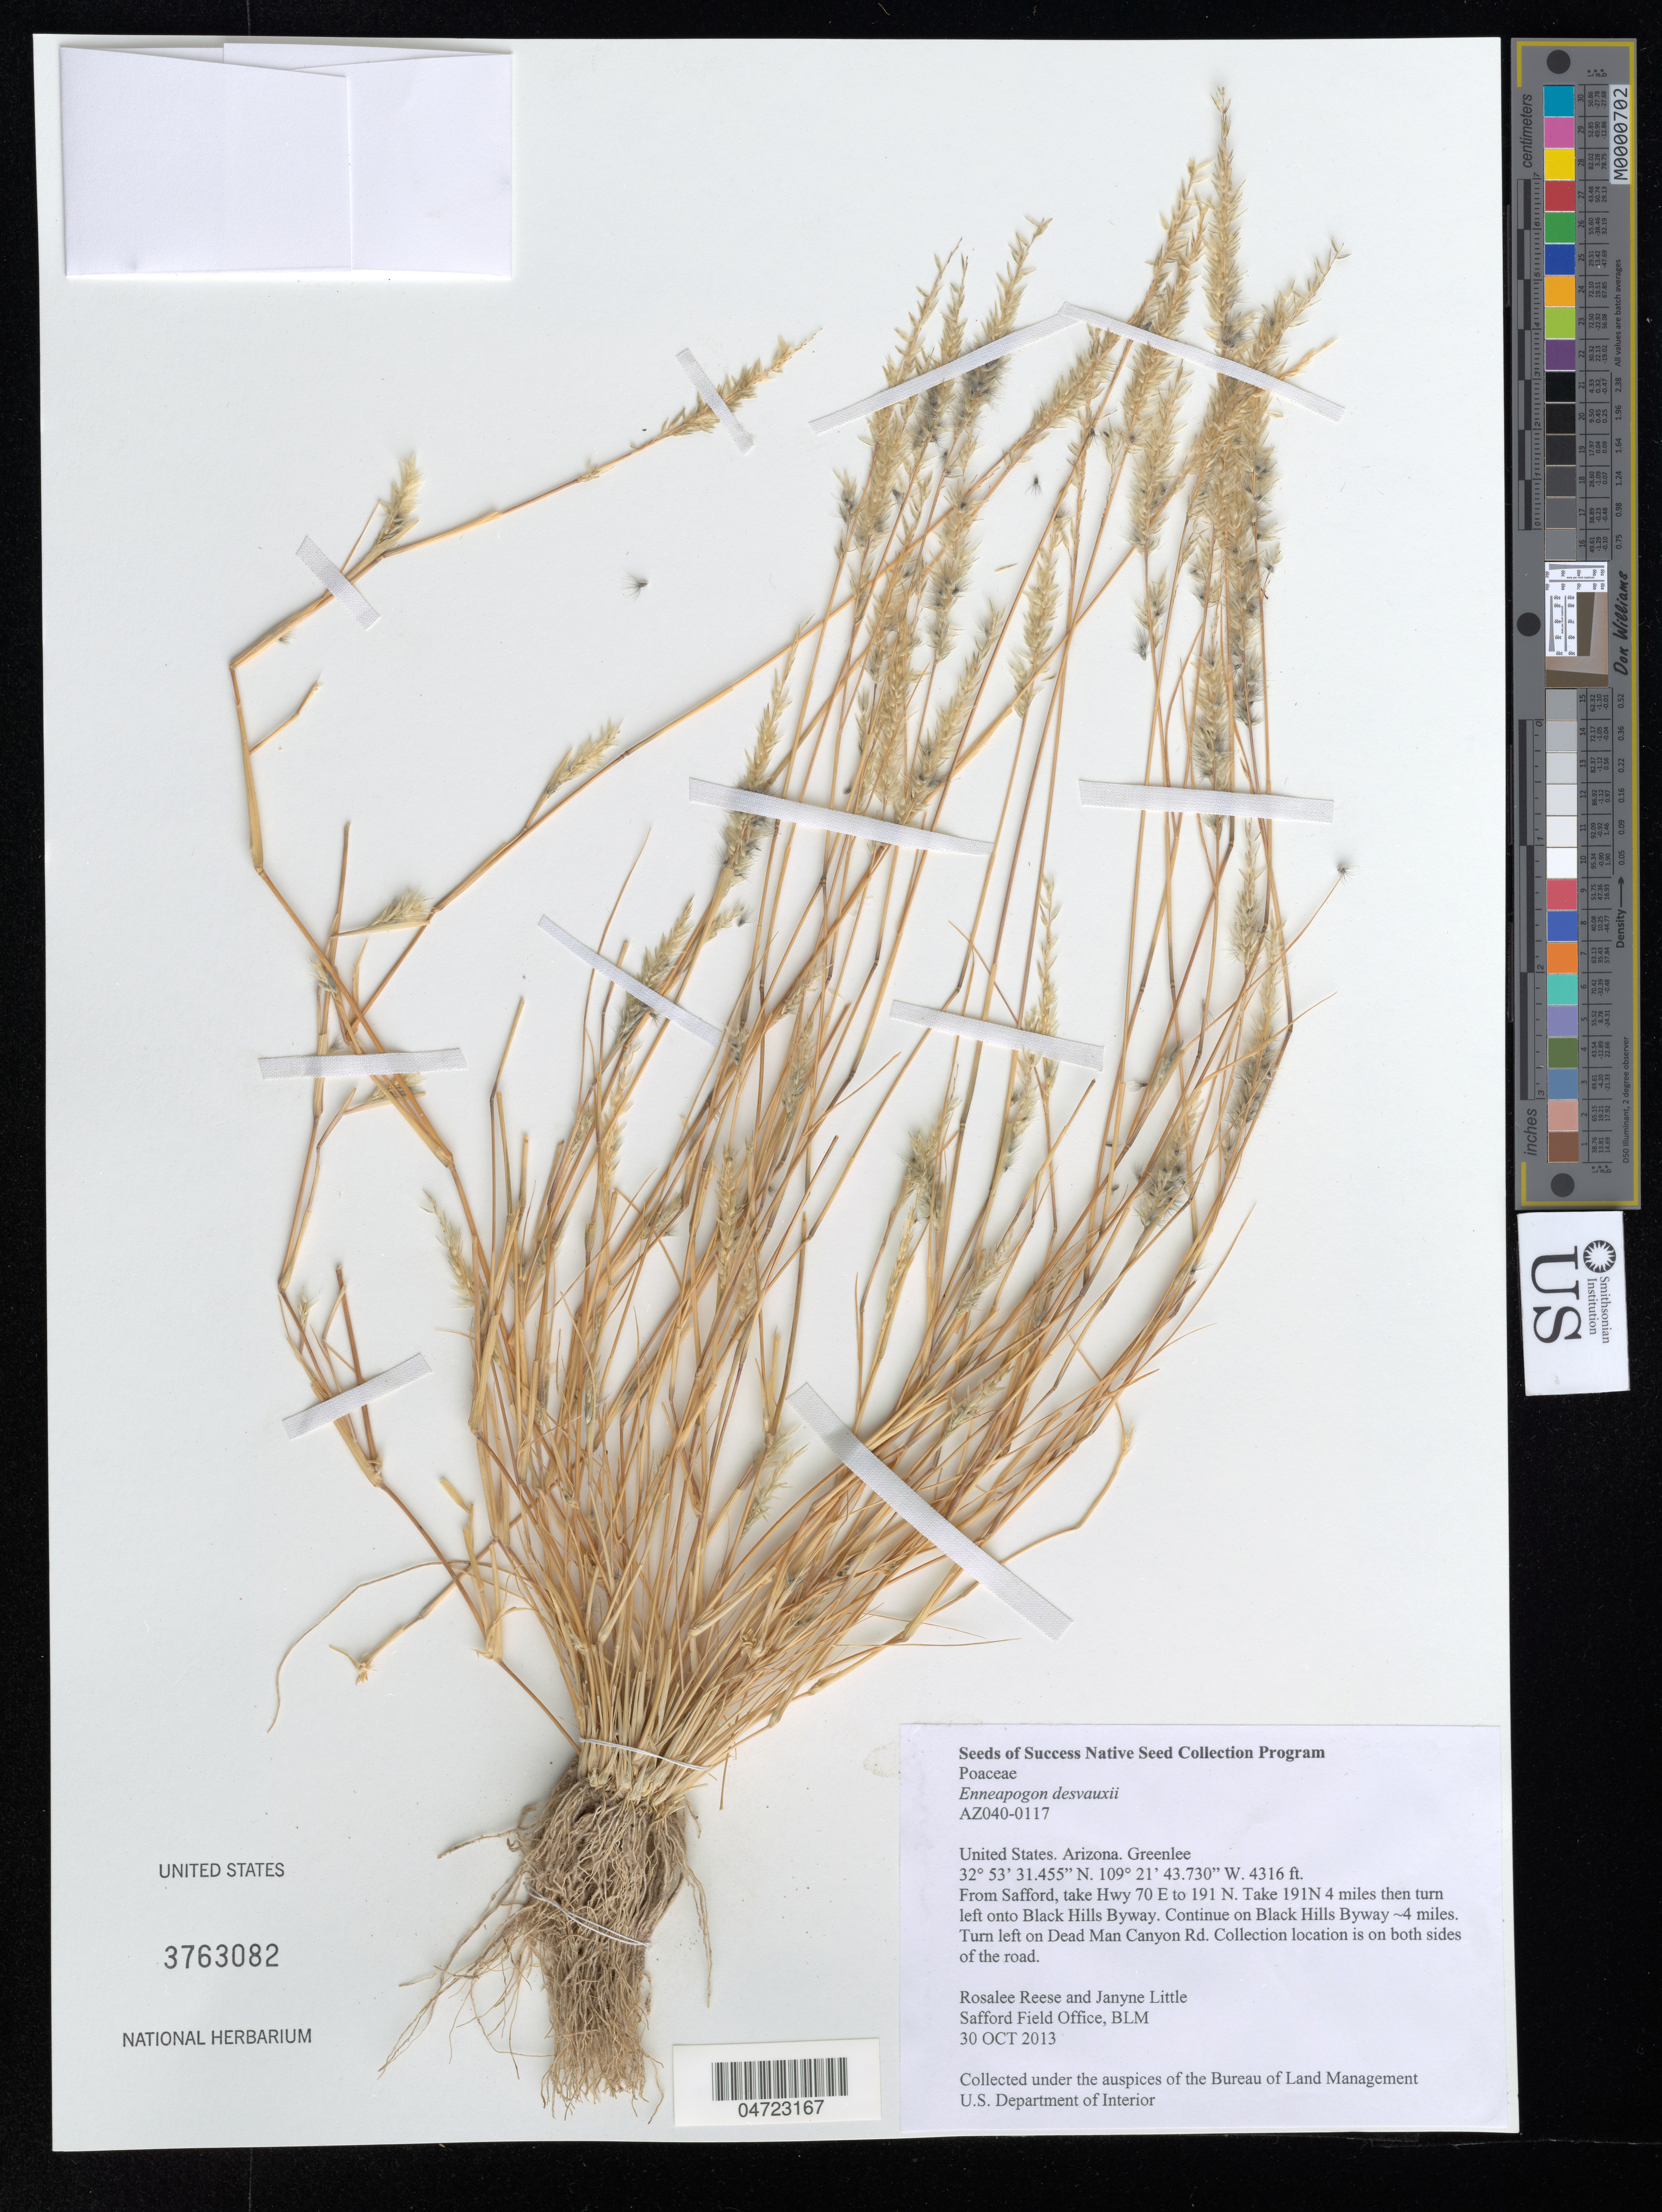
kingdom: Plantae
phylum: Tracheophyta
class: Liliopsida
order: Poales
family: Poaceae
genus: Enneapogon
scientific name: Enneapogon desvauxii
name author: P. Beauv.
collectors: R. Reese & J. Little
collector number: AZ040-0117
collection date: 2013-10-30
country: United States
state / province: Arizona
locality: Greenlee. From Safford, take Hwy 70 E to 191 N. Take 191N 4 miles then turn left onto Black Hills Byway. Continue on Black Hills Byway ~4 miles. Turn left on Dead Man Canyon Rd. Collection is on both sides of the road.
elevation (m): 1316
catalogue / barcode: US 3763082